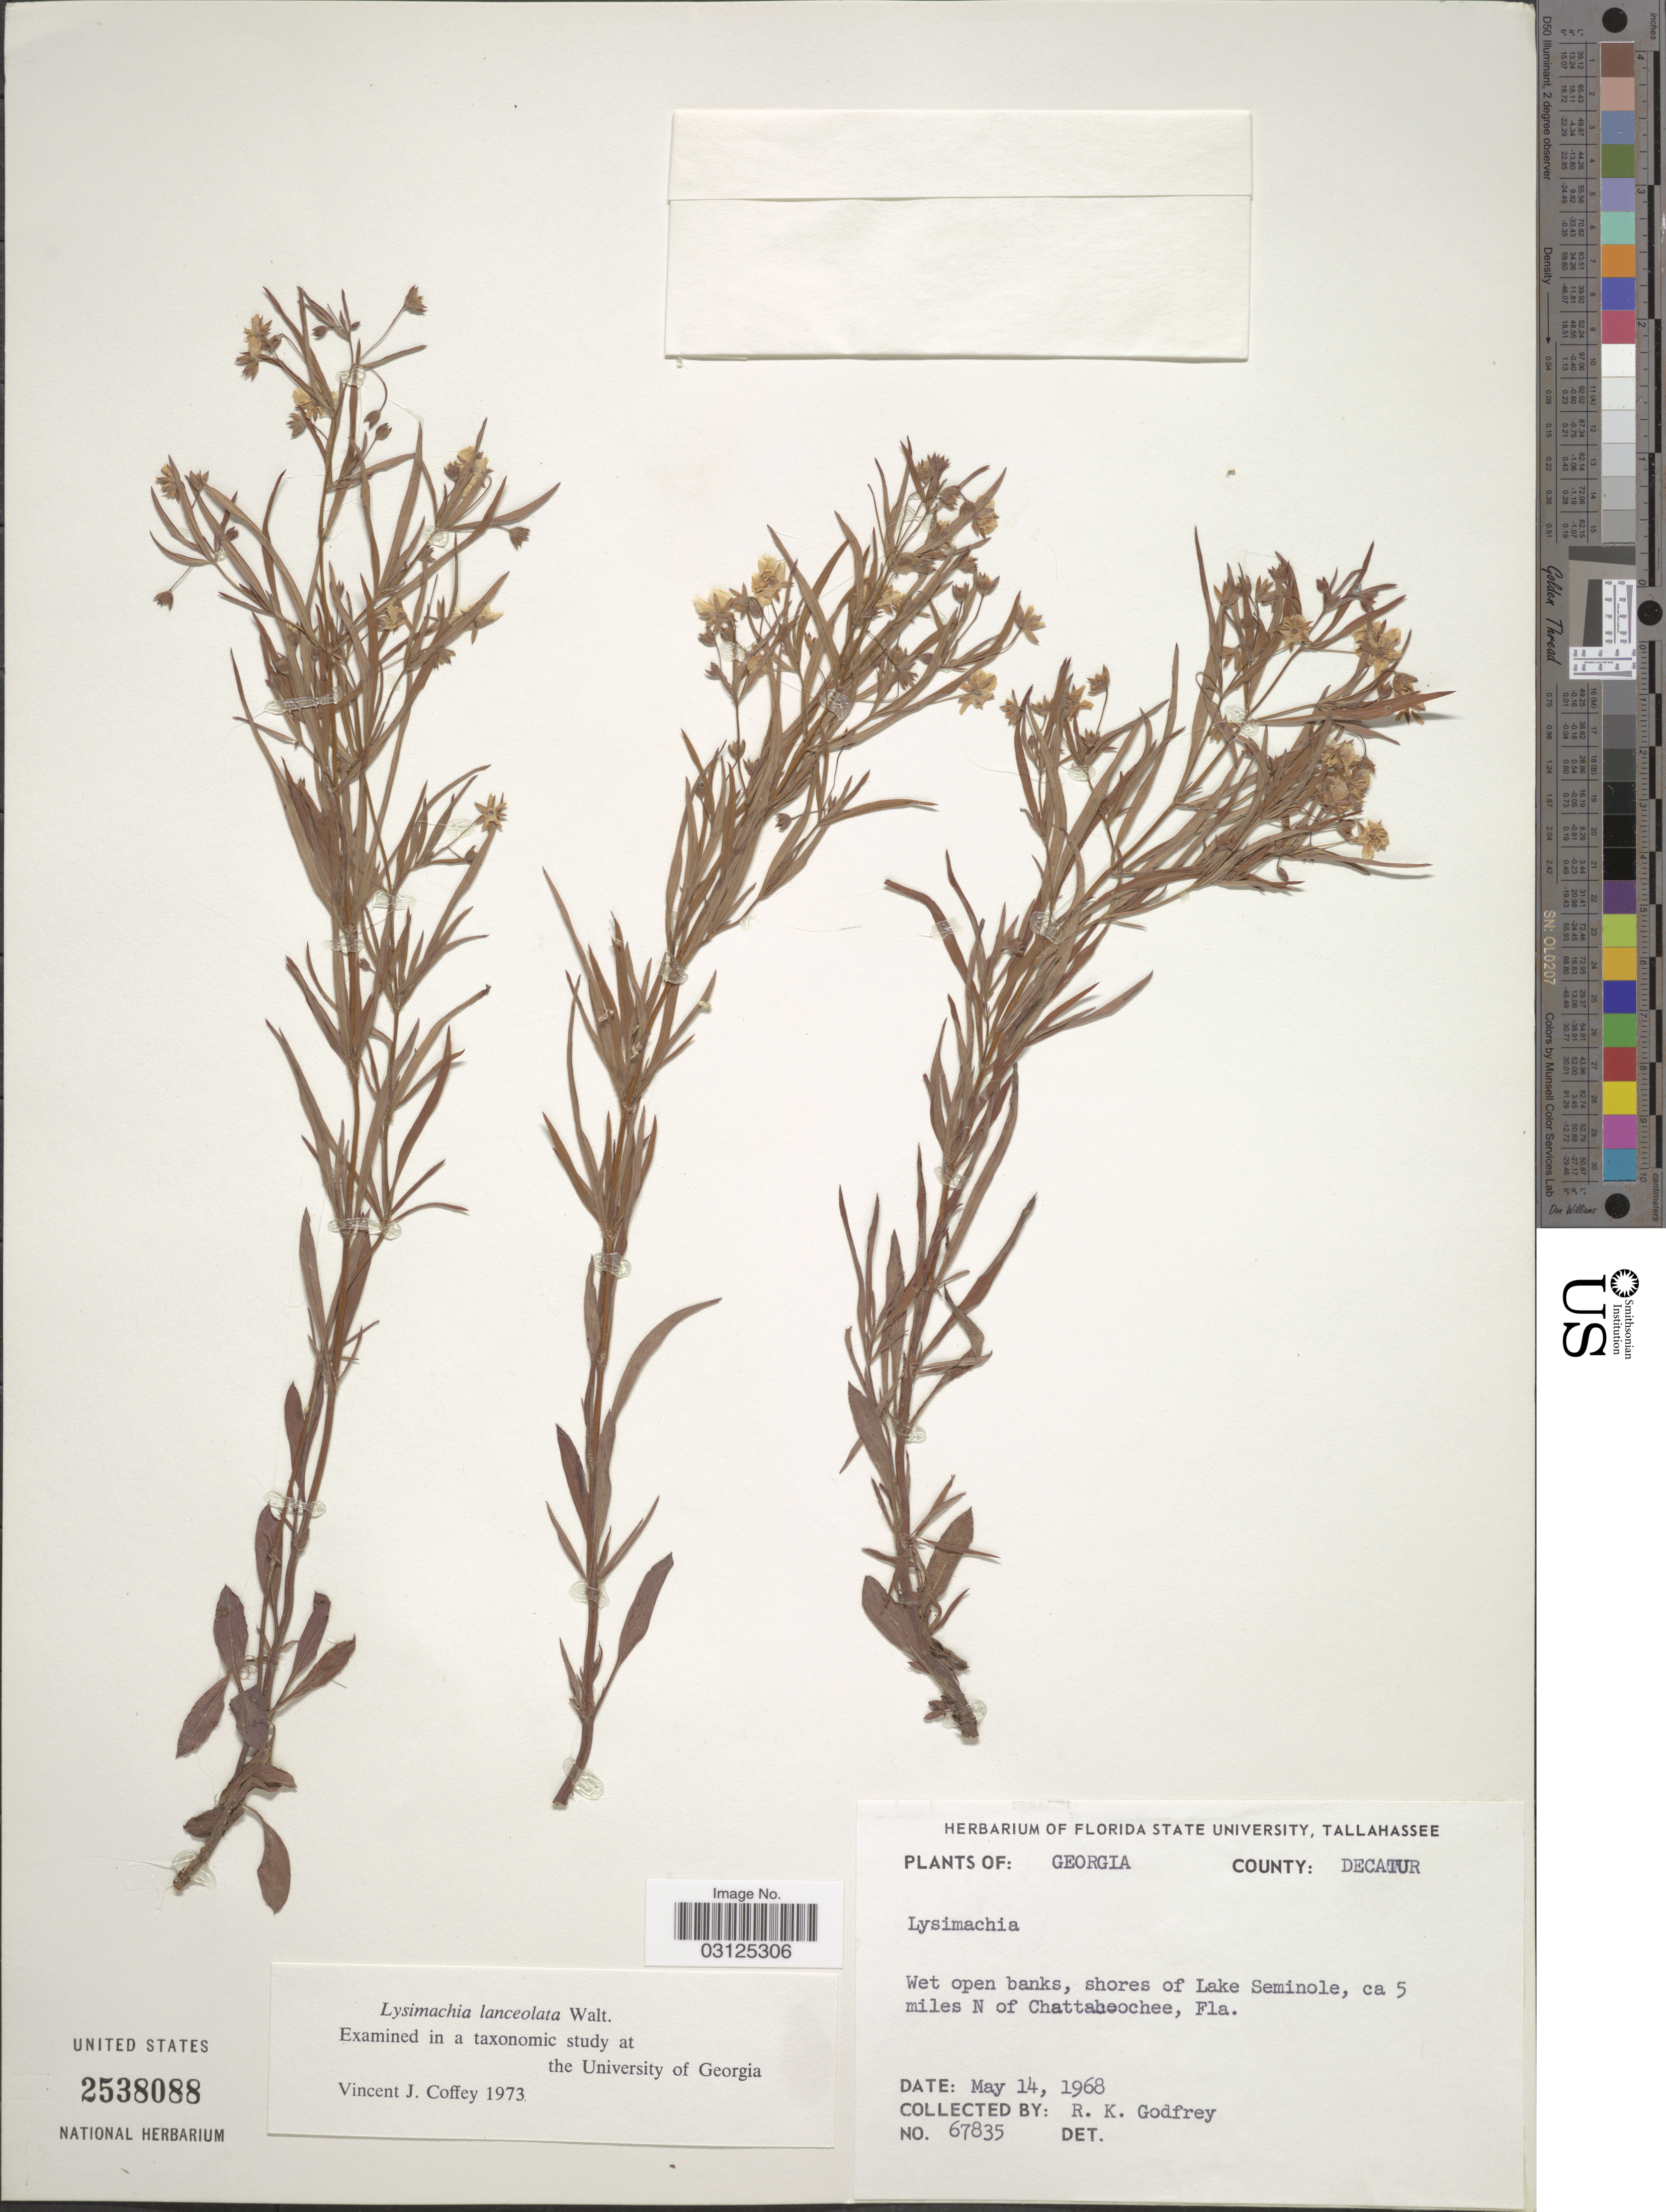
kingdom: Plantae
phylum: Tracheophyta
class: Magnoliopsida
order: Ericales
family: Primulaceae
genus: Steironema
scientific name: Steironema lanceolatum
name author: (Walter) A. Gray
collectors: R. K. Godfrey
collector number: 67835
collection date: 1968-05-14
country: United States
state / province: Florida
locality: County: Decatur. Wet open banks, shores of Lake Seminole, ca 5 miles N of Chattaheochee, Fla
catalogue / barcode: US 2538088